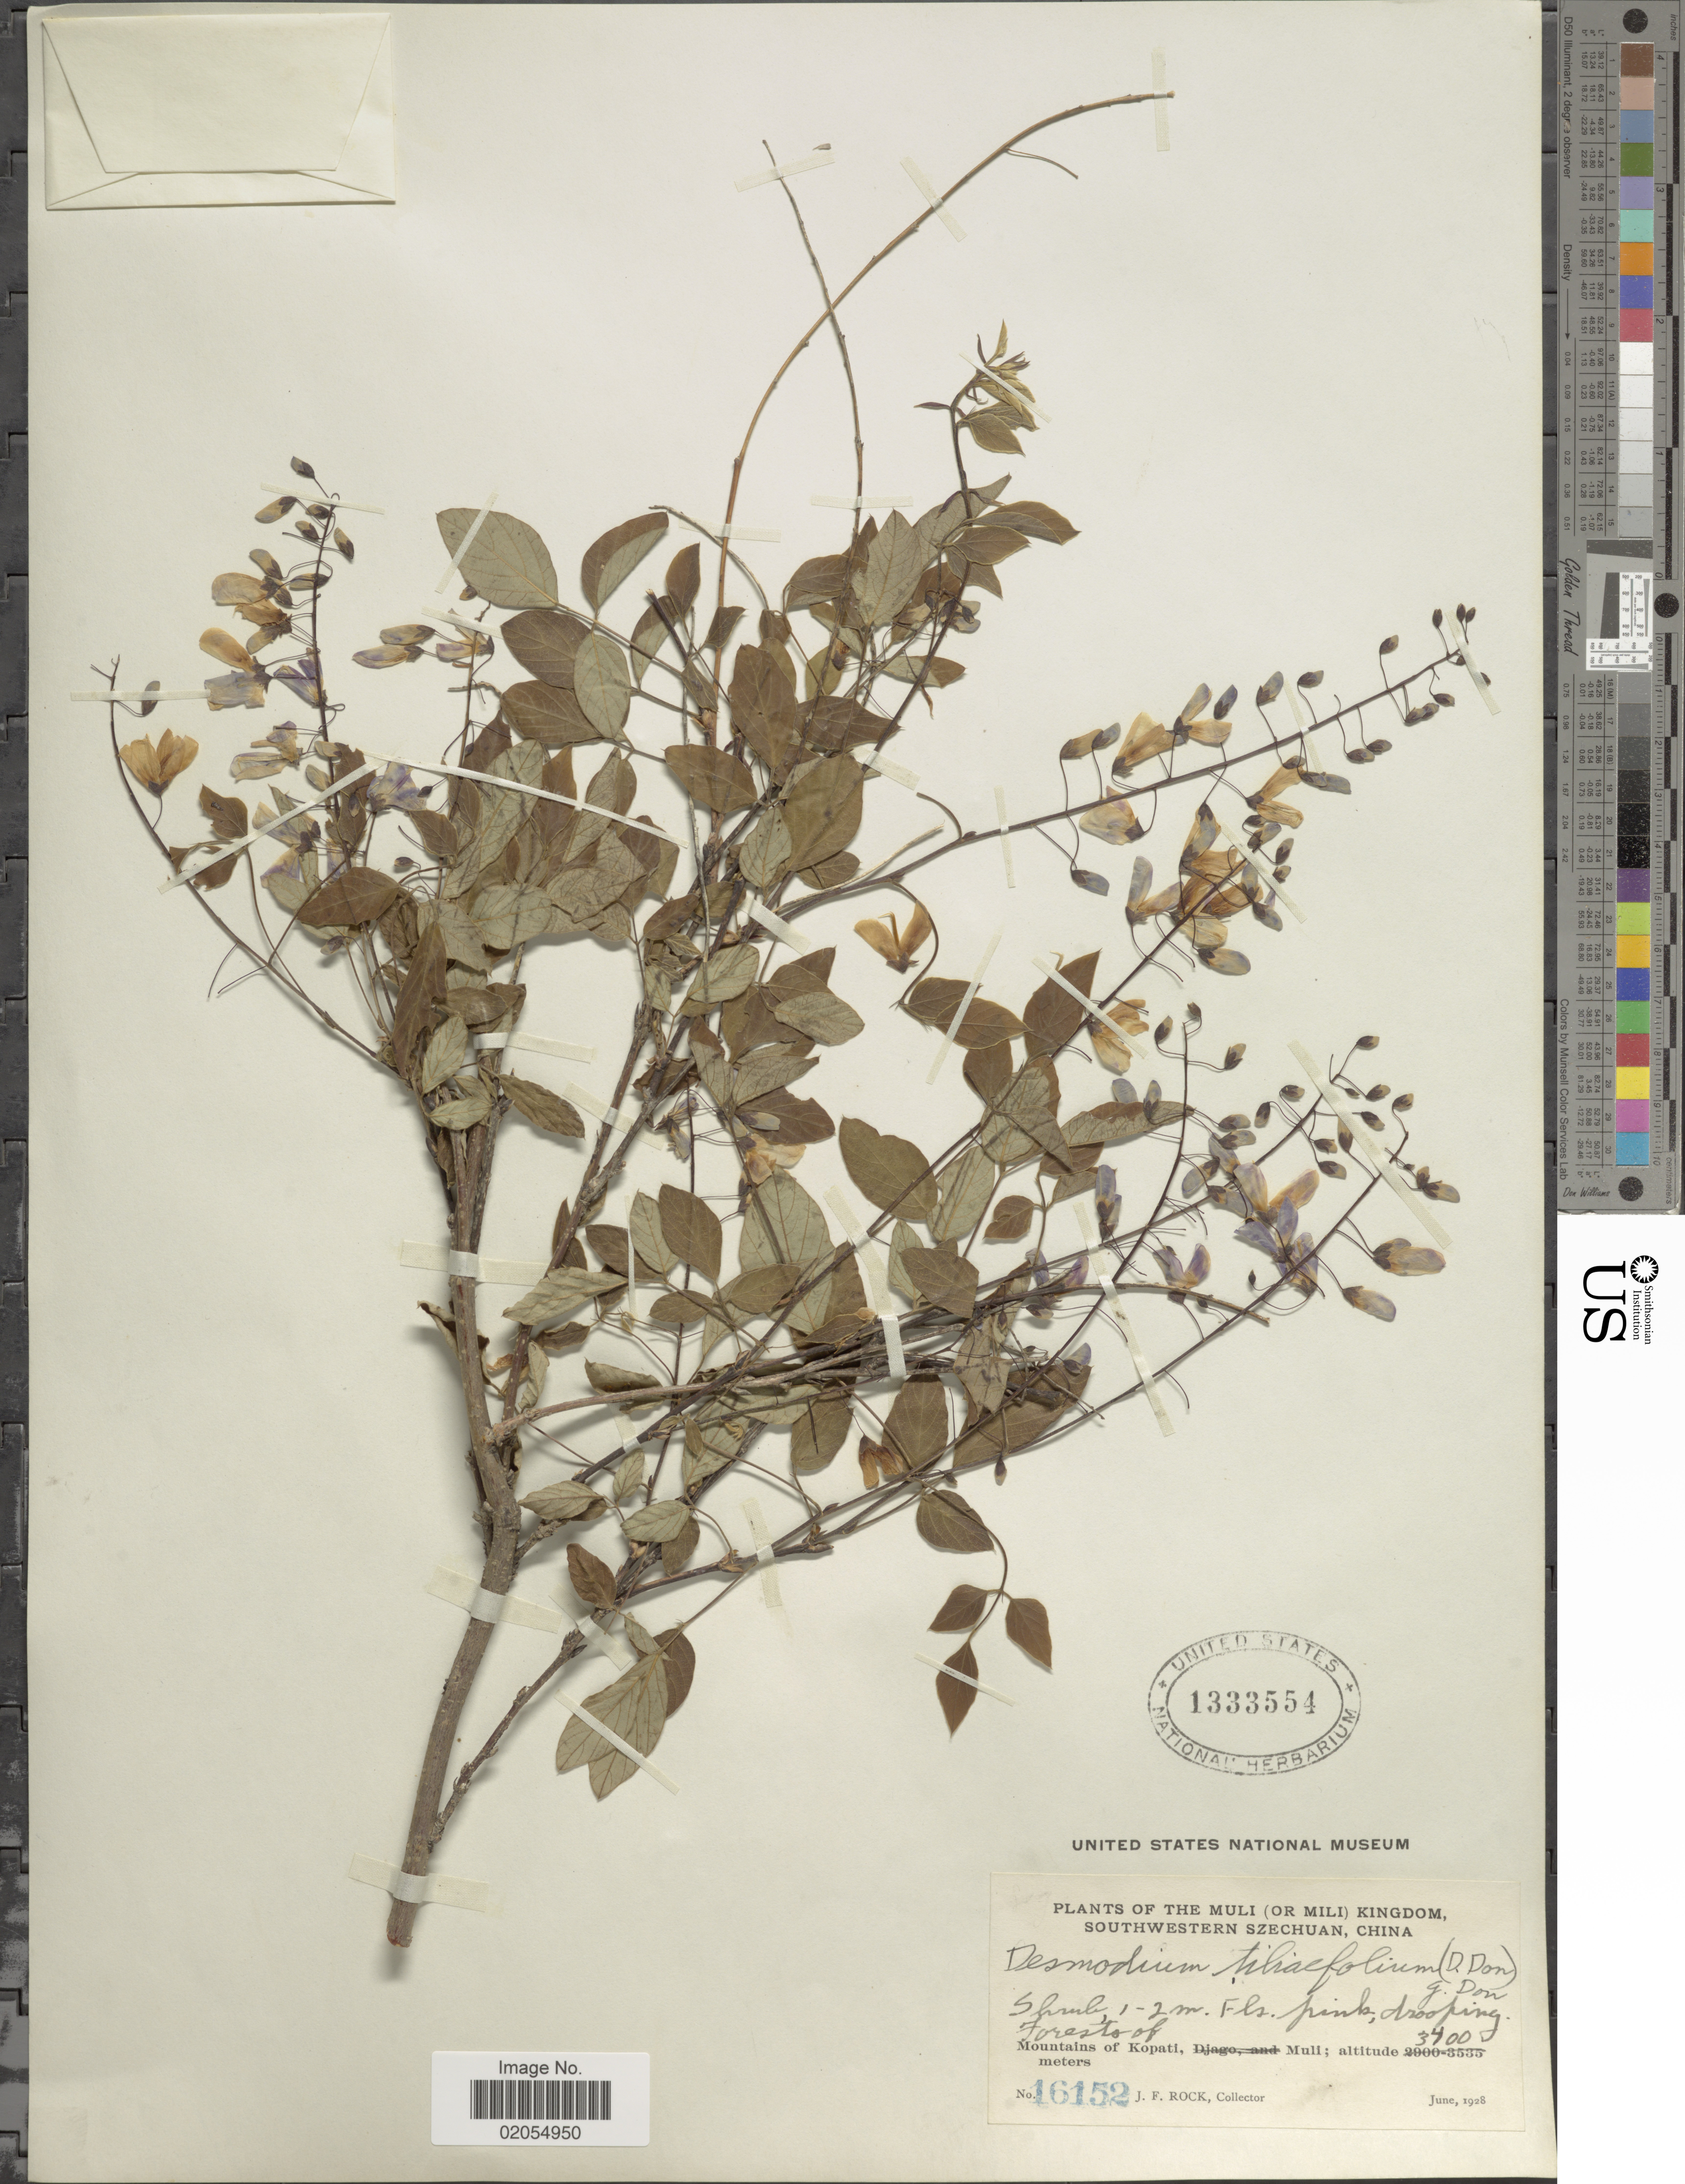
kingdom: Plantae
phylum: Tracheophyta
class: Magnoliopsida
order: Fabales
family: Fabaceae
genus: Sunhangia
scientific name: Sunhangia elegans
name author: (DC.) H. Ohashi & K. Ohashi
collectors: J. Rock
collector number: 16152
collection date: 1928-06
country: China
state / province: Sichuan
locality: The Muli (or Mili) Kingdom, Southwestern Szechuan, Forest of Mountains of Kopati, Muli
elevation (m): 3400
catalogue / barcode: US 1333554